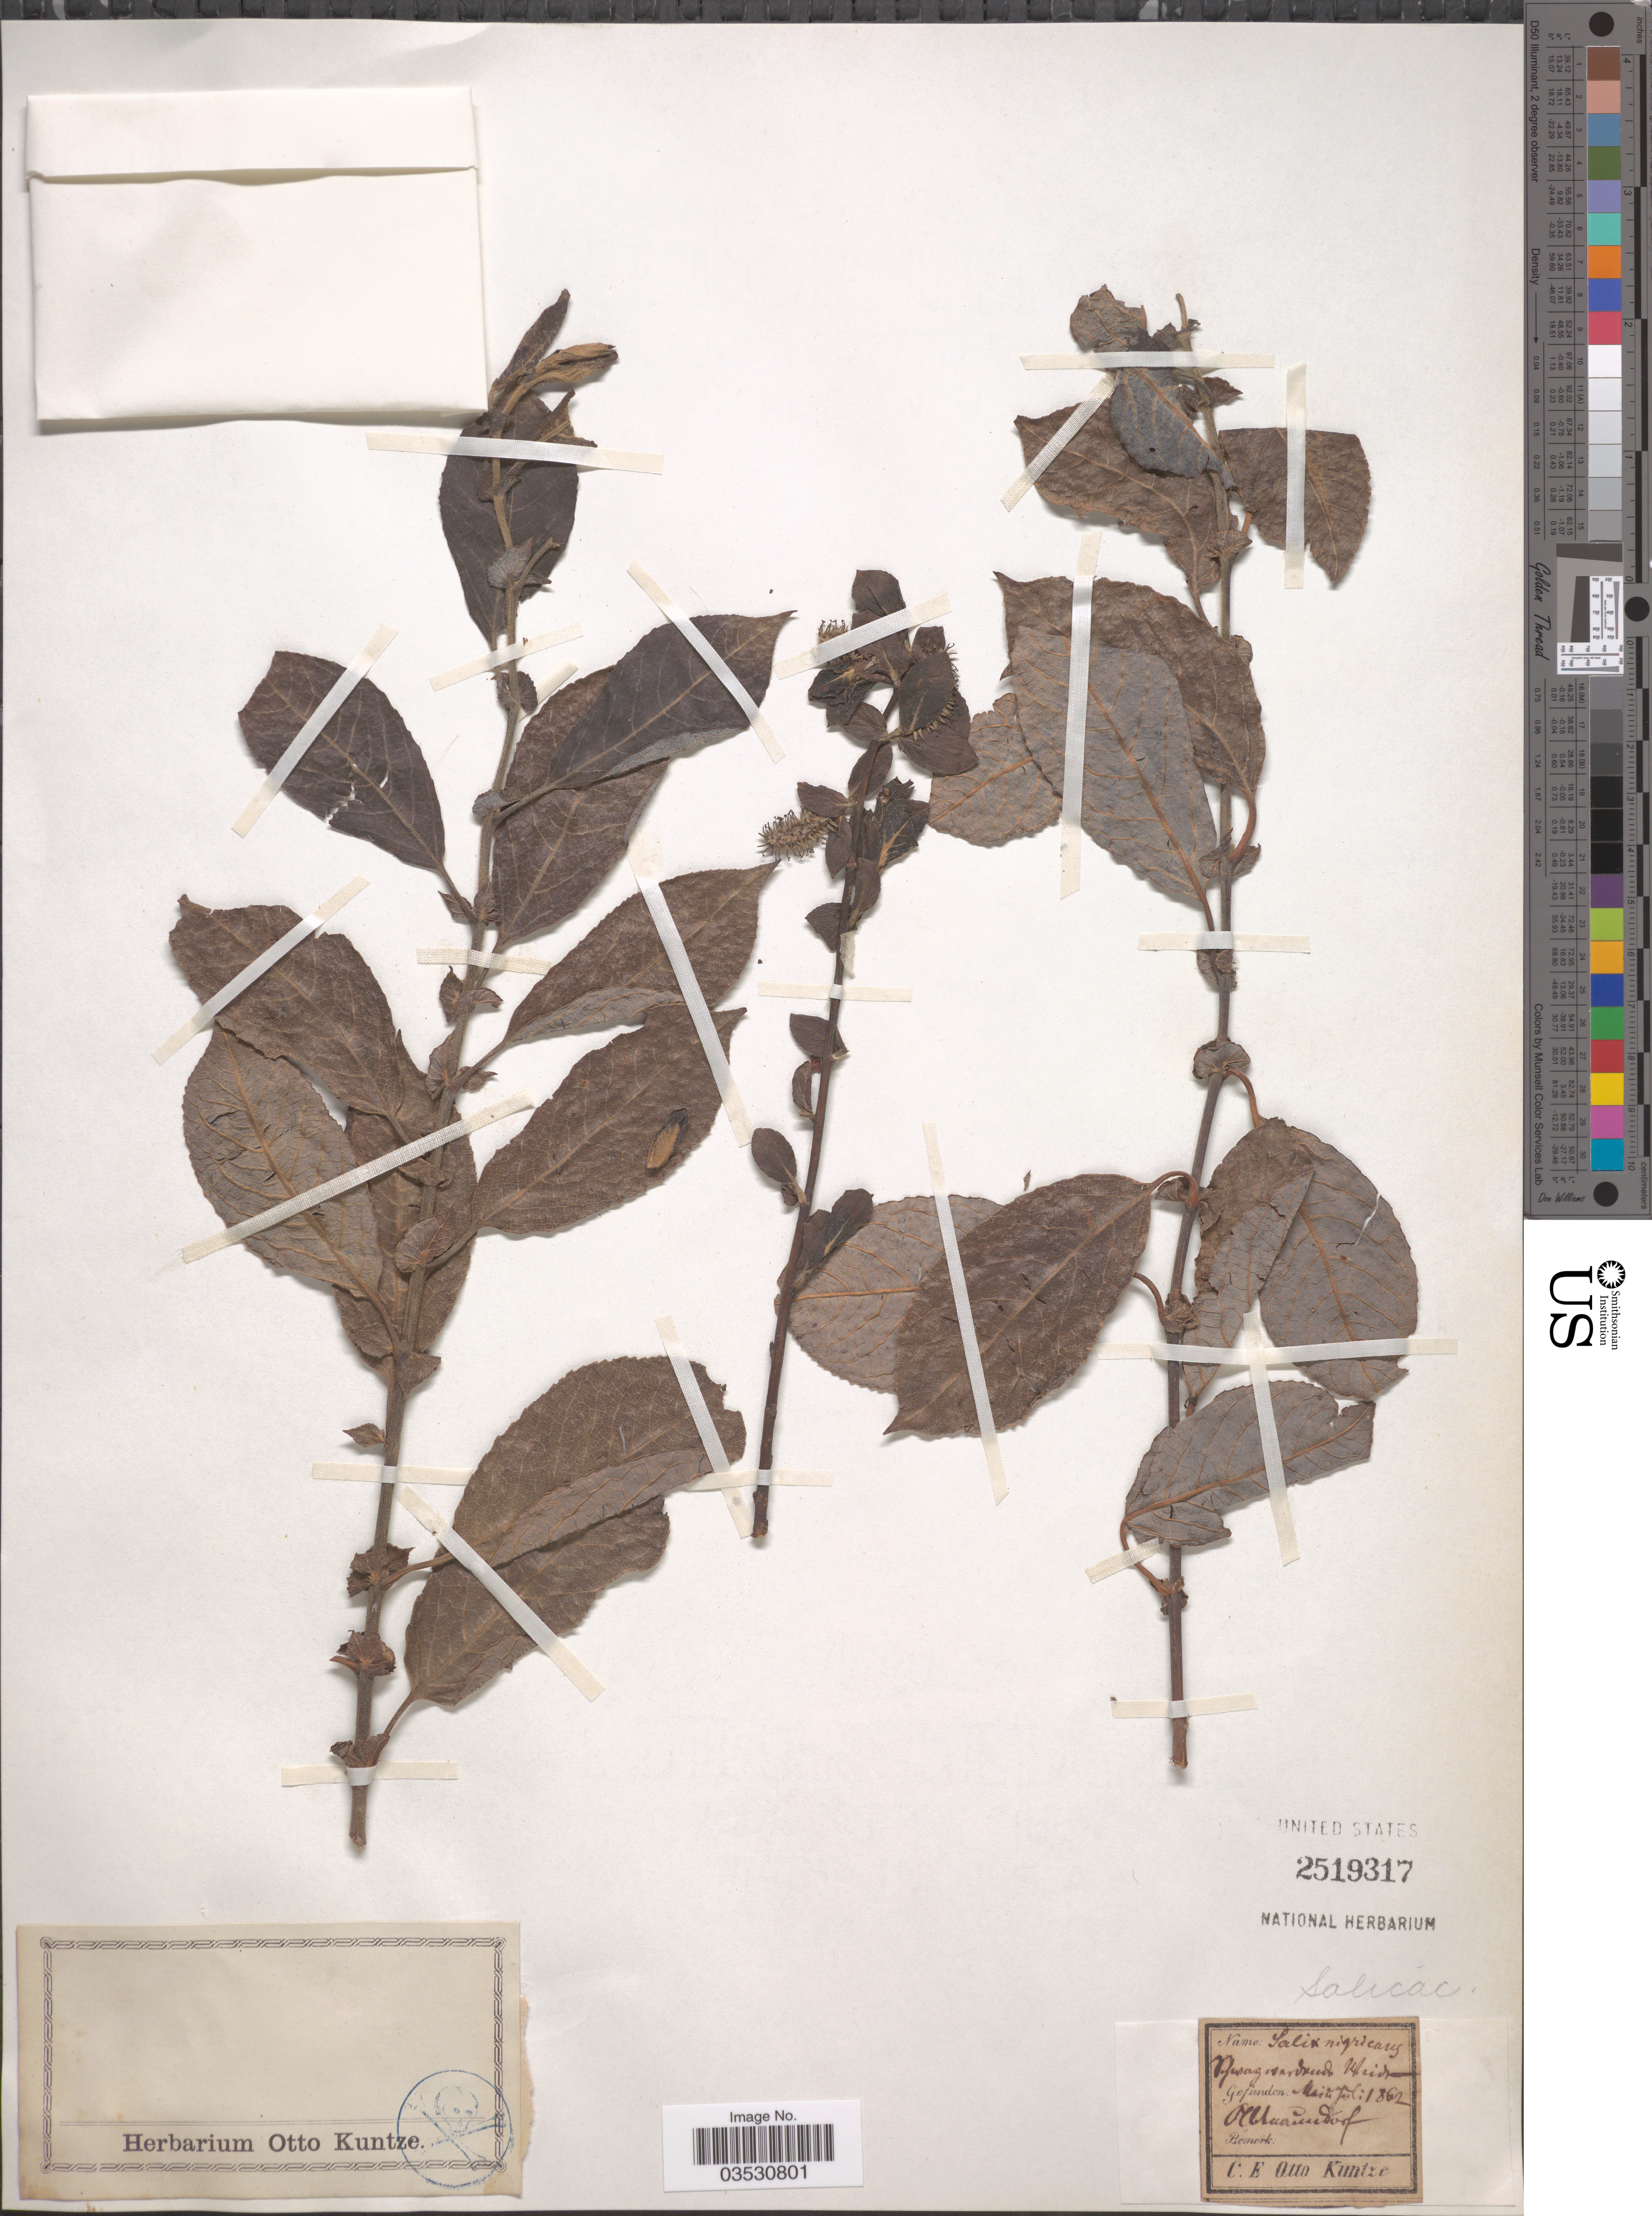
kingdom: Plantae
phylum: Tracheophyta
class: Magnoliopsida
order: Malpighiales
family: Salicaceae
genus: Salix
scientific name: Salix nigricans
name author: Sm.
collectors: C.E.O. Kuntze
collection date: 1862-05/1862-07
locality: [illegible text]dorf.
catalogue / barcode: US 2519317